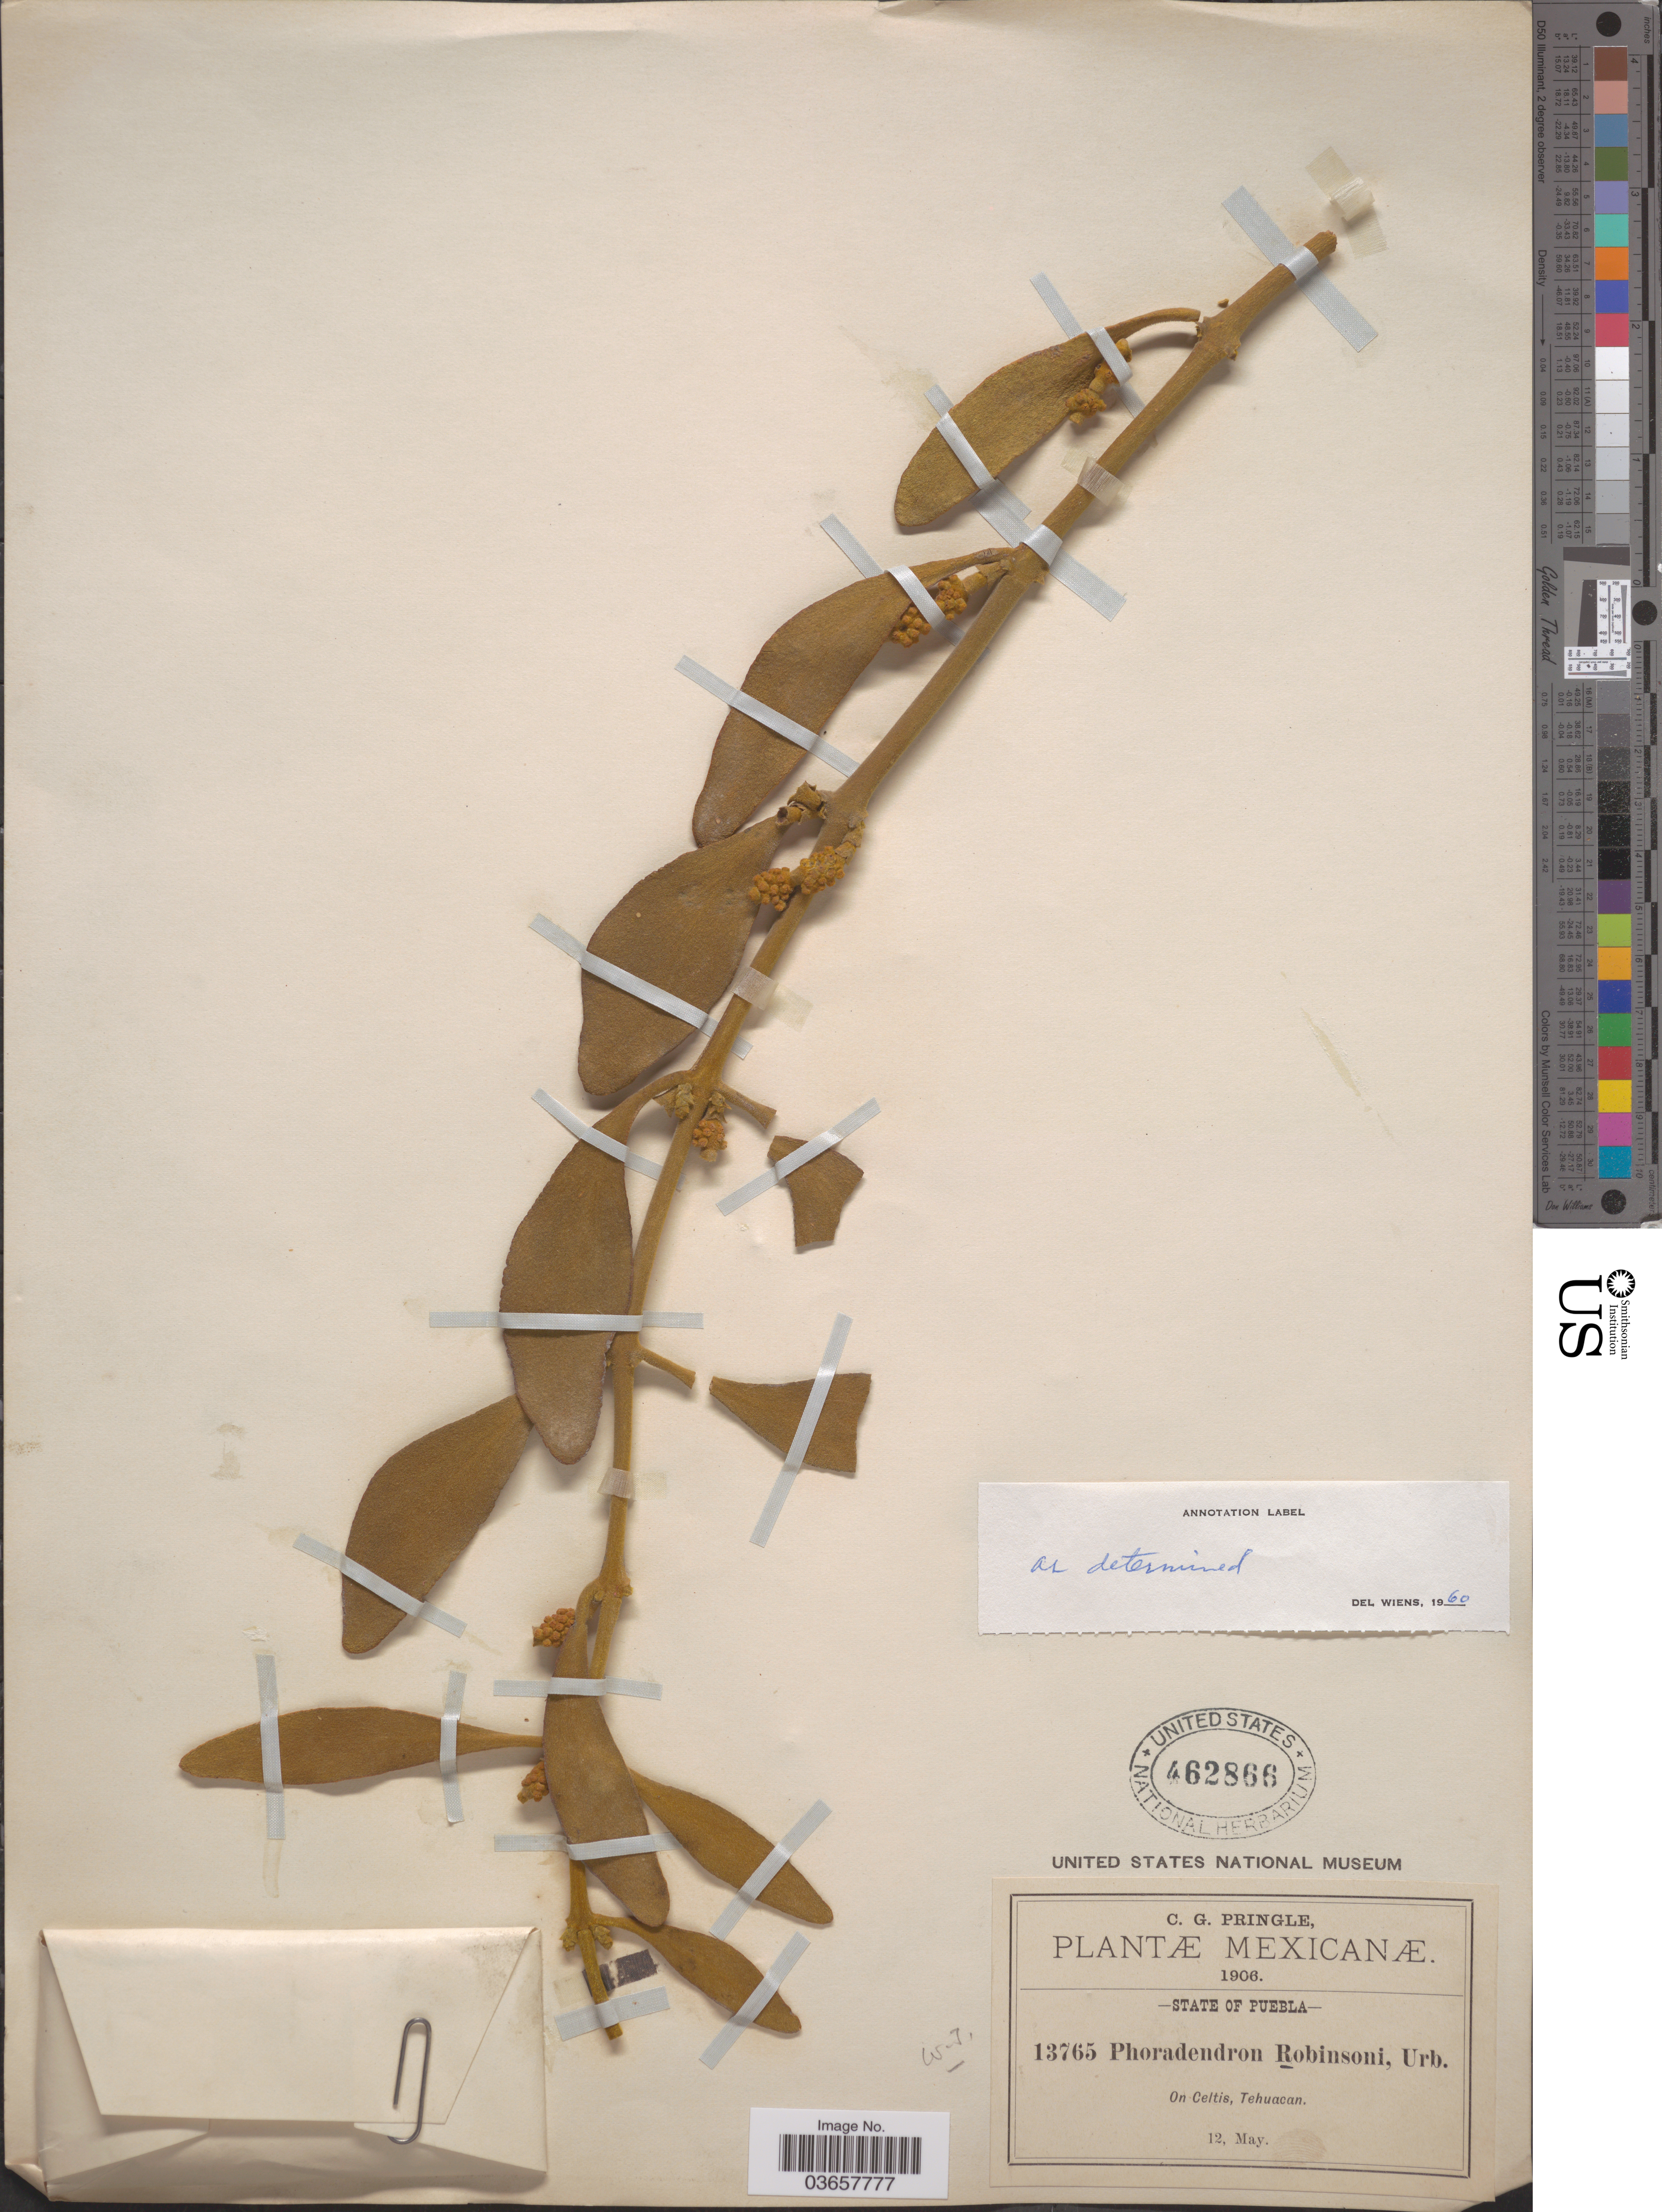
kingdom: Plantae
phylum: Tracheophyta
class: Magnoliopsida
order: Santalales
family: Viscaceae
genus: Phoradendron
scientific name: Phoradendron robinsonii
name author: Urb.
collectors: C. G. Pringle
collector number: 13765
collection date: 1906-05-12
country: Mexico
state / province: Puebla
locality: On Celtis, Tehuacan.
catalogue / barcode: US 462866